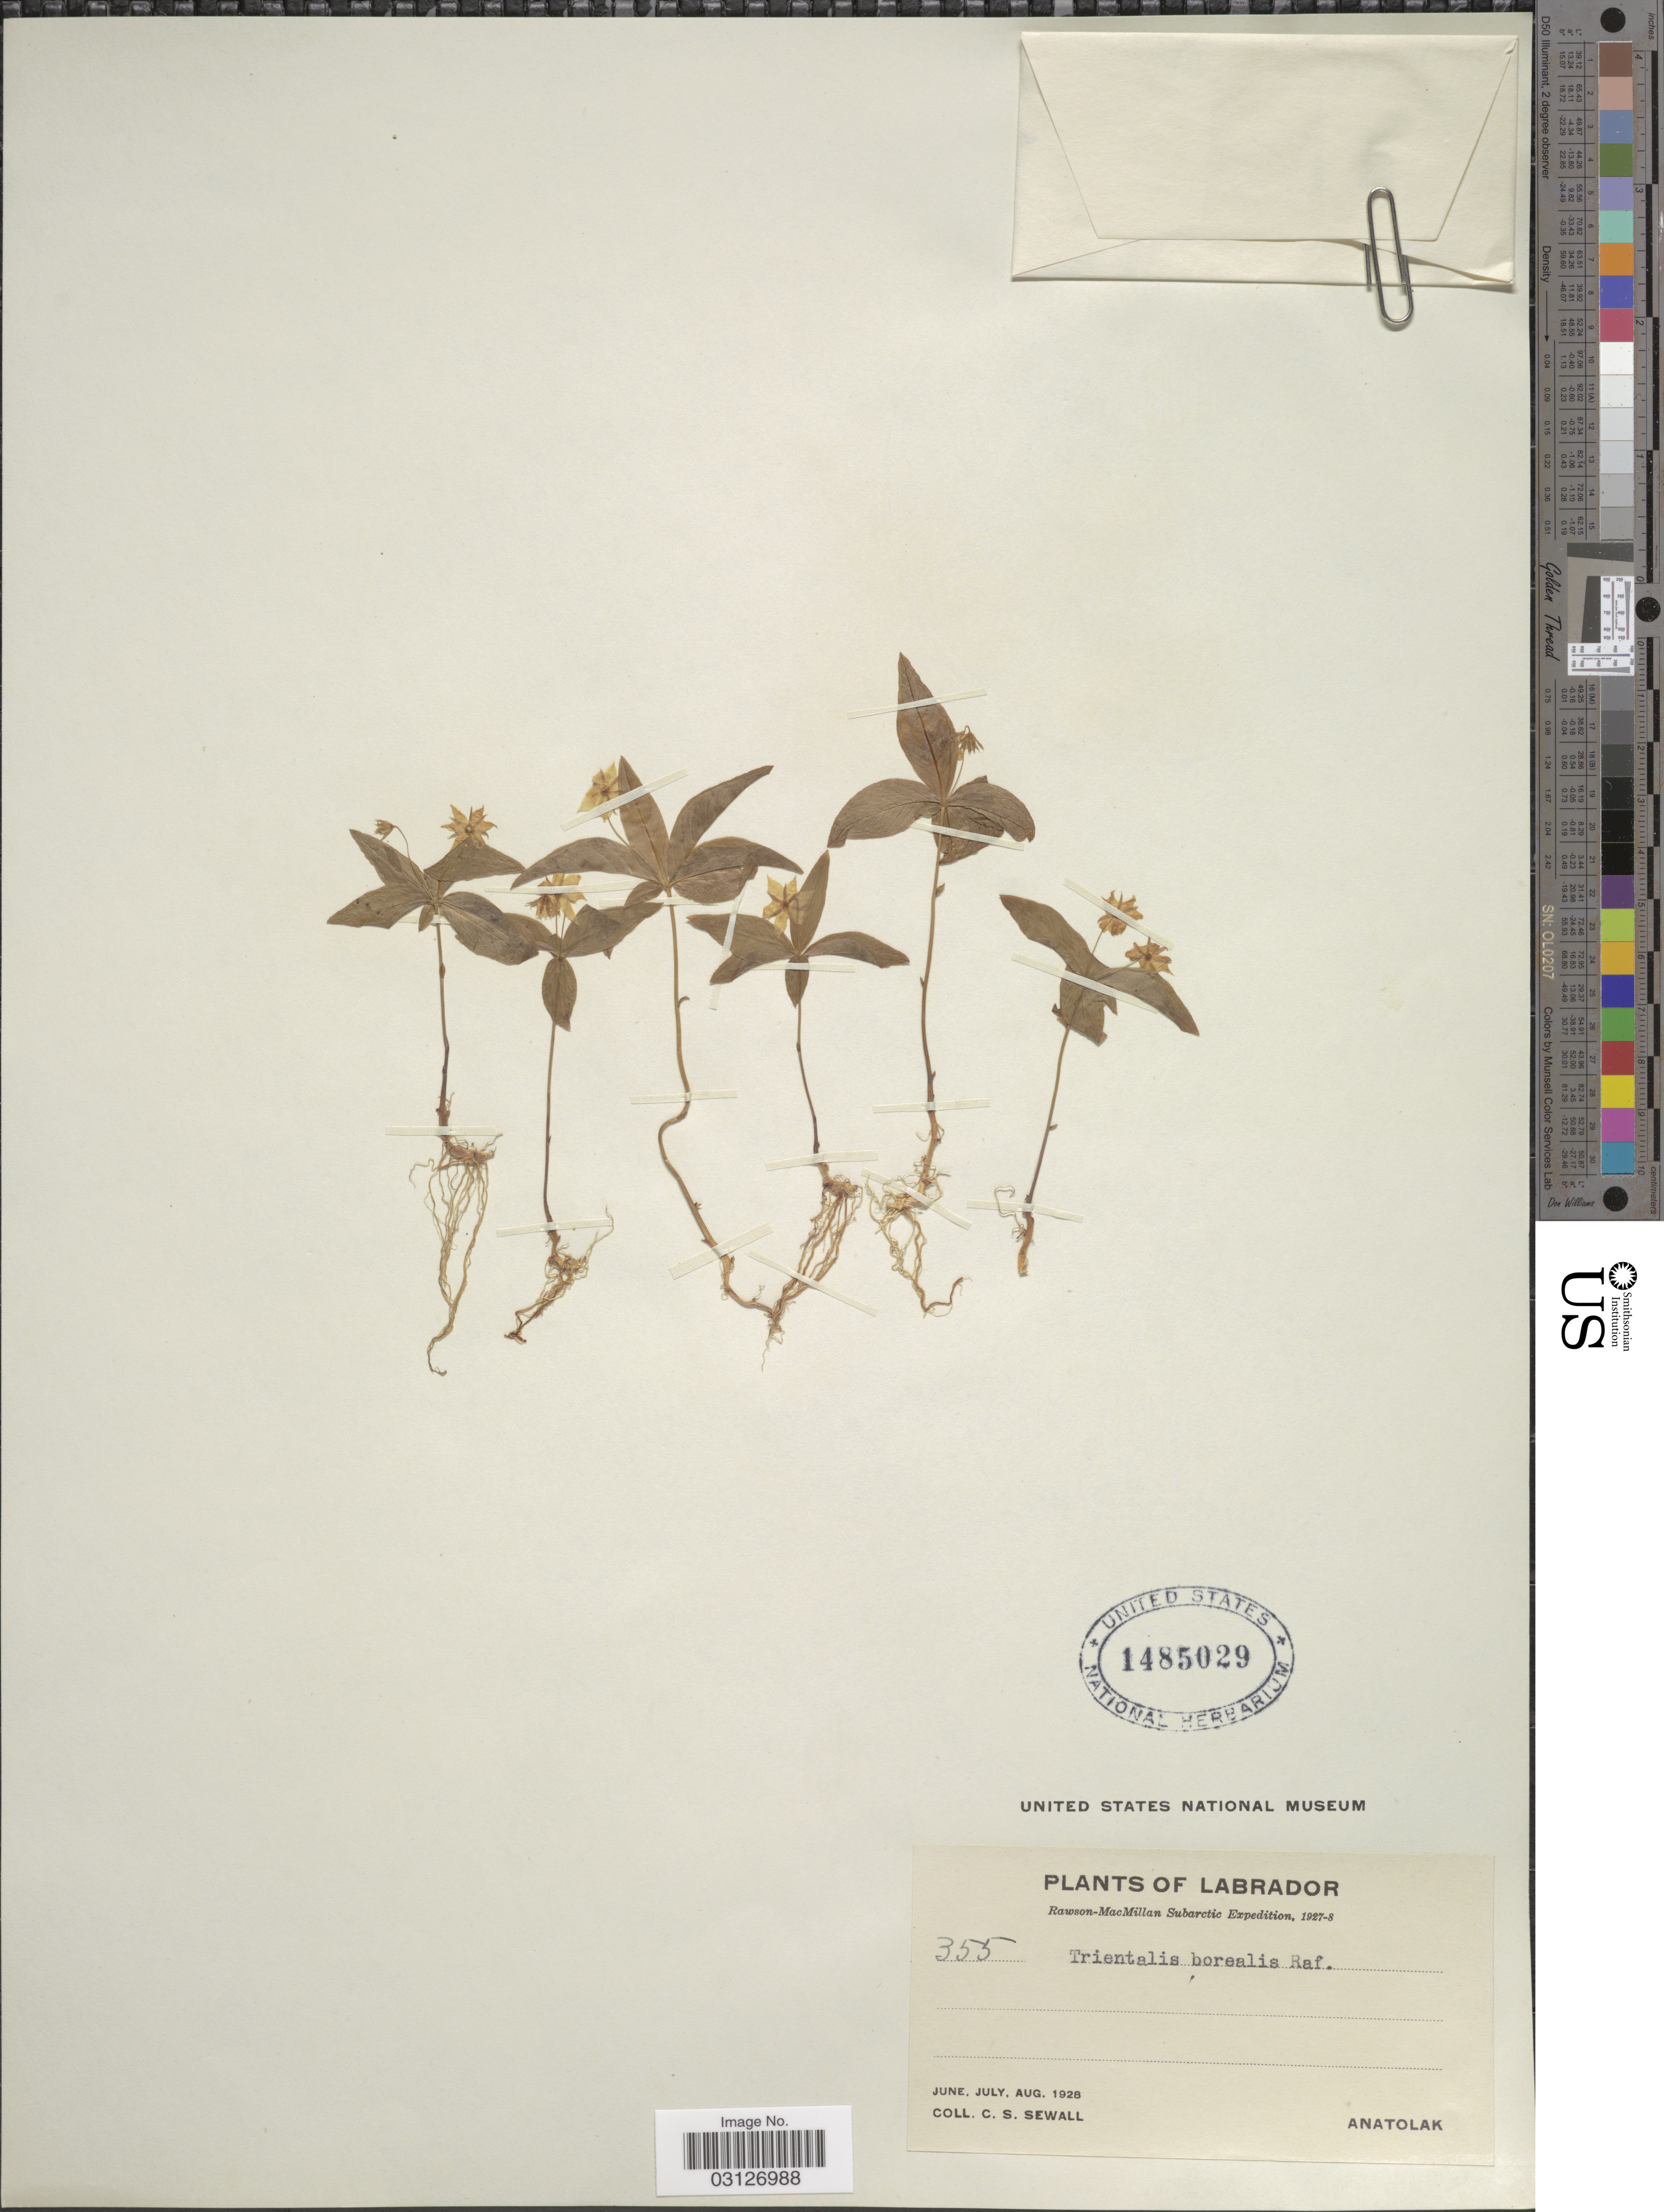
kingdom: Plantae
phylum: Tracheophyta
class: Magnoliopsida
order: Ericales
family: Primulaceae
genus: Trientalis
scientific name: Trientalis americana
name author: Pursh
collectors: C. Sewall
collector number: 355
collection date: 1928-06/1928-08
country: Canada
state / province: Newfoundland and Labrador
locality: Labrador, Subartic, Anatolak.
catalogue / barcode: US 1485029